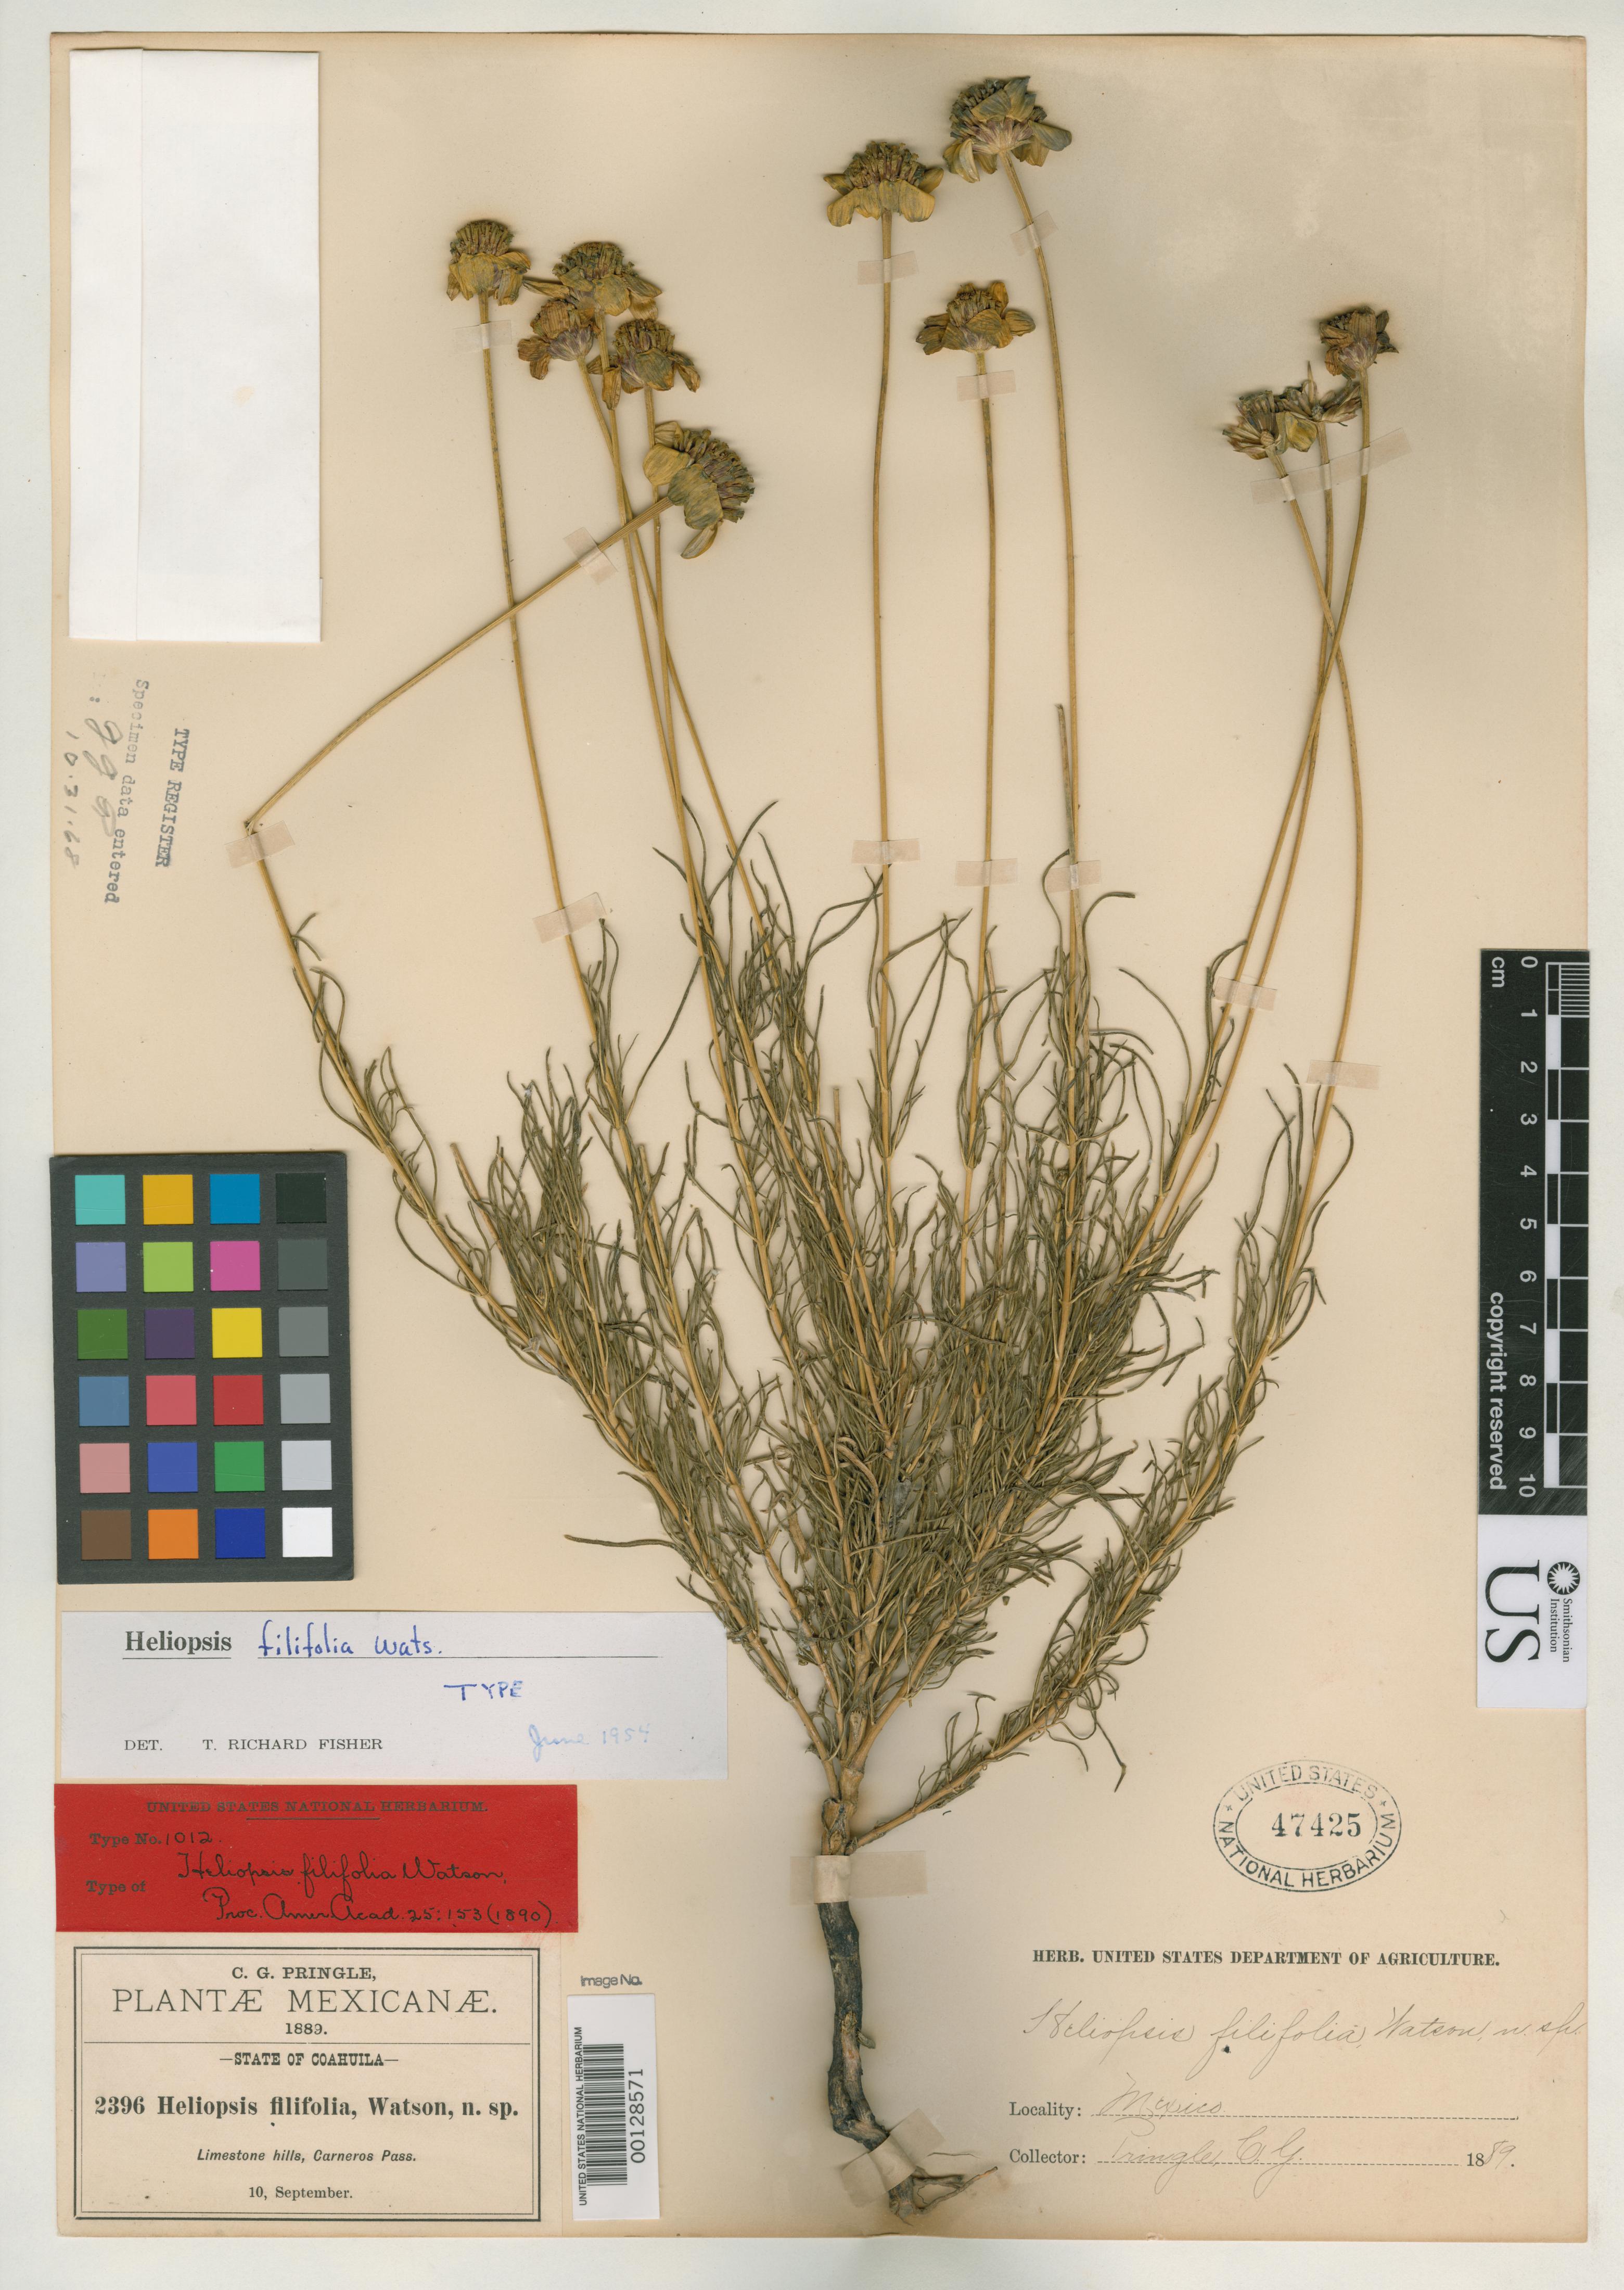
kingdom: Plantae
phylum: Tracheophyta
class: Magnoliopsida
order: Asterales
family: Asteraceae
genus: Heliopsis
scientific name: Heliopsis filifolia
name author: S. Watson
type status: Type Collection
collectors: C. G. Pringle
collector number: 2396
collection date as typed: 10 Sep 1889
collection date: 1889-09-10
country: Mexico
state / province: Coahuila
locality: Carneros Pass.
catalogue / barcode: US 47425